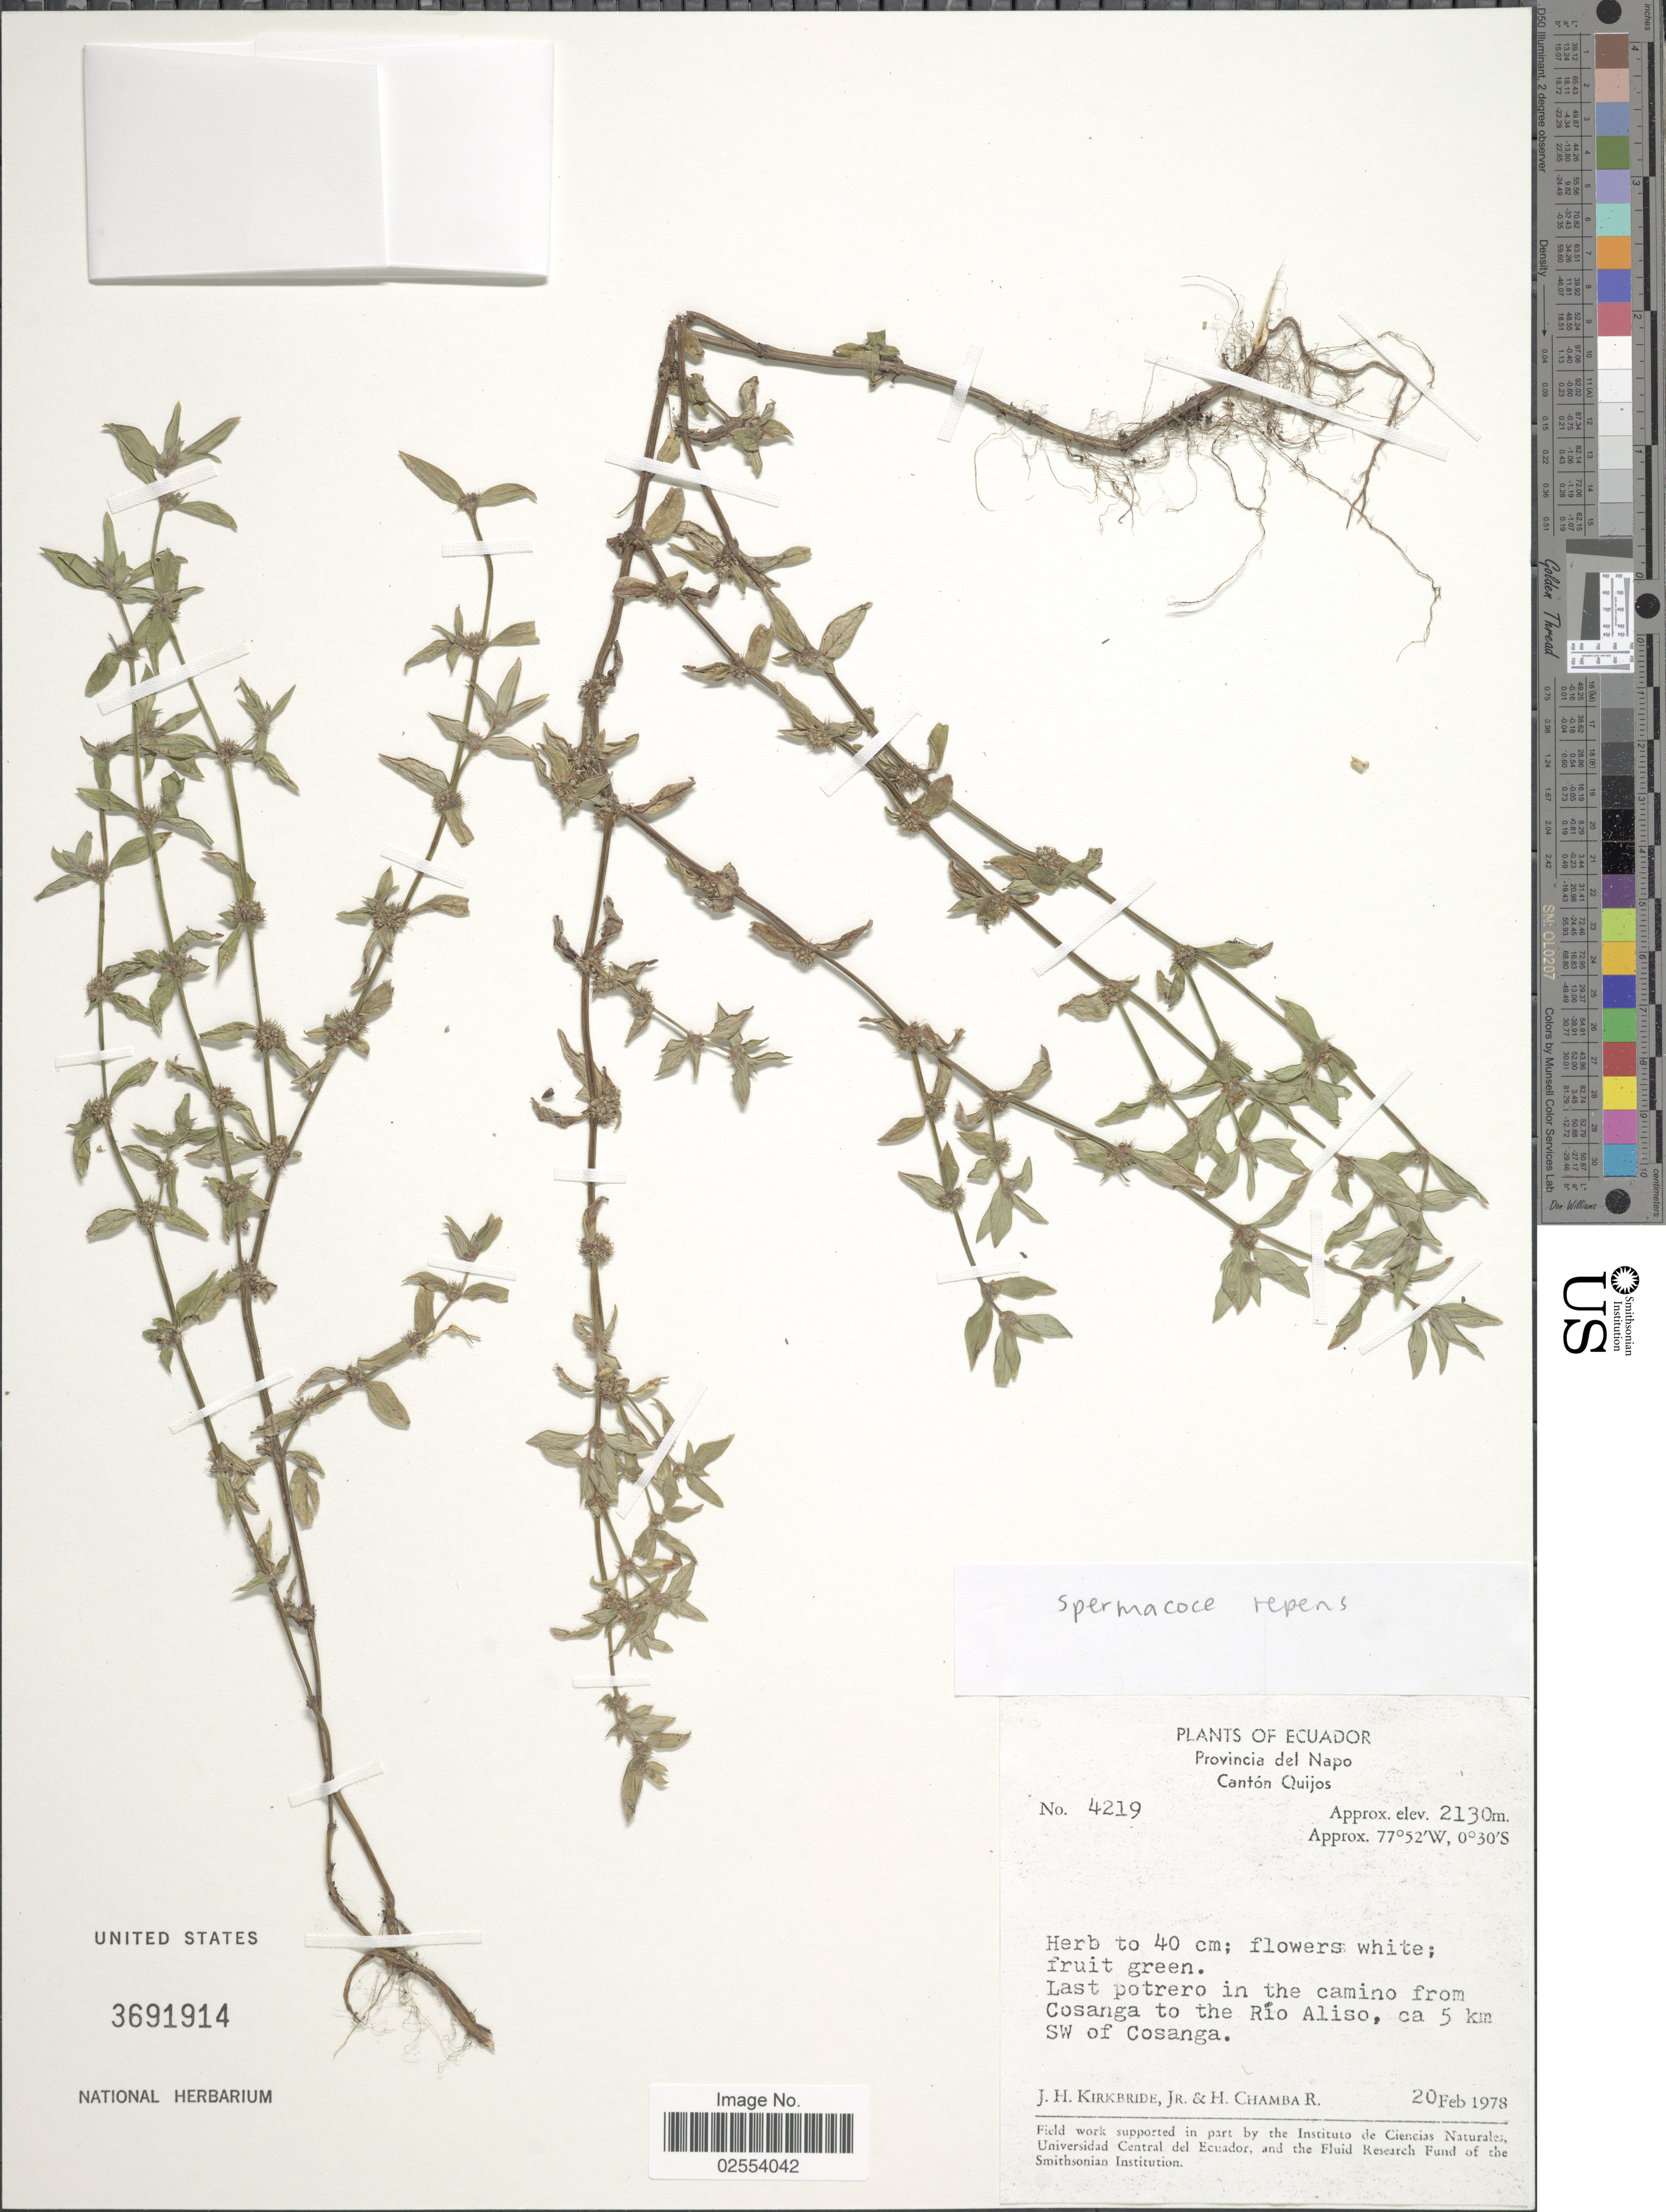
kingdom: Plantae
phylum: Tracheophyta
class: Magnoliopsida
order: Gentianales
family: Rubiaceae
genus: Borreria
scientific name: Borreria ocymoides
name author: (Burm. f.) DC.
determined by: Kirkbride, J. H., Jr.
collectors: J. H. Kirkbride & H. Chamba R.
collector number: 4219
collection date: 1978-02-20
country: Ecuador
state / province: Napo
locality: Cantón Quijos. Last potrero in the camino from Cosanga to the Río Aliso, ca 5 km SW of Cosanga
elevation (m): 2130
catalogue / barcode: US 3691914